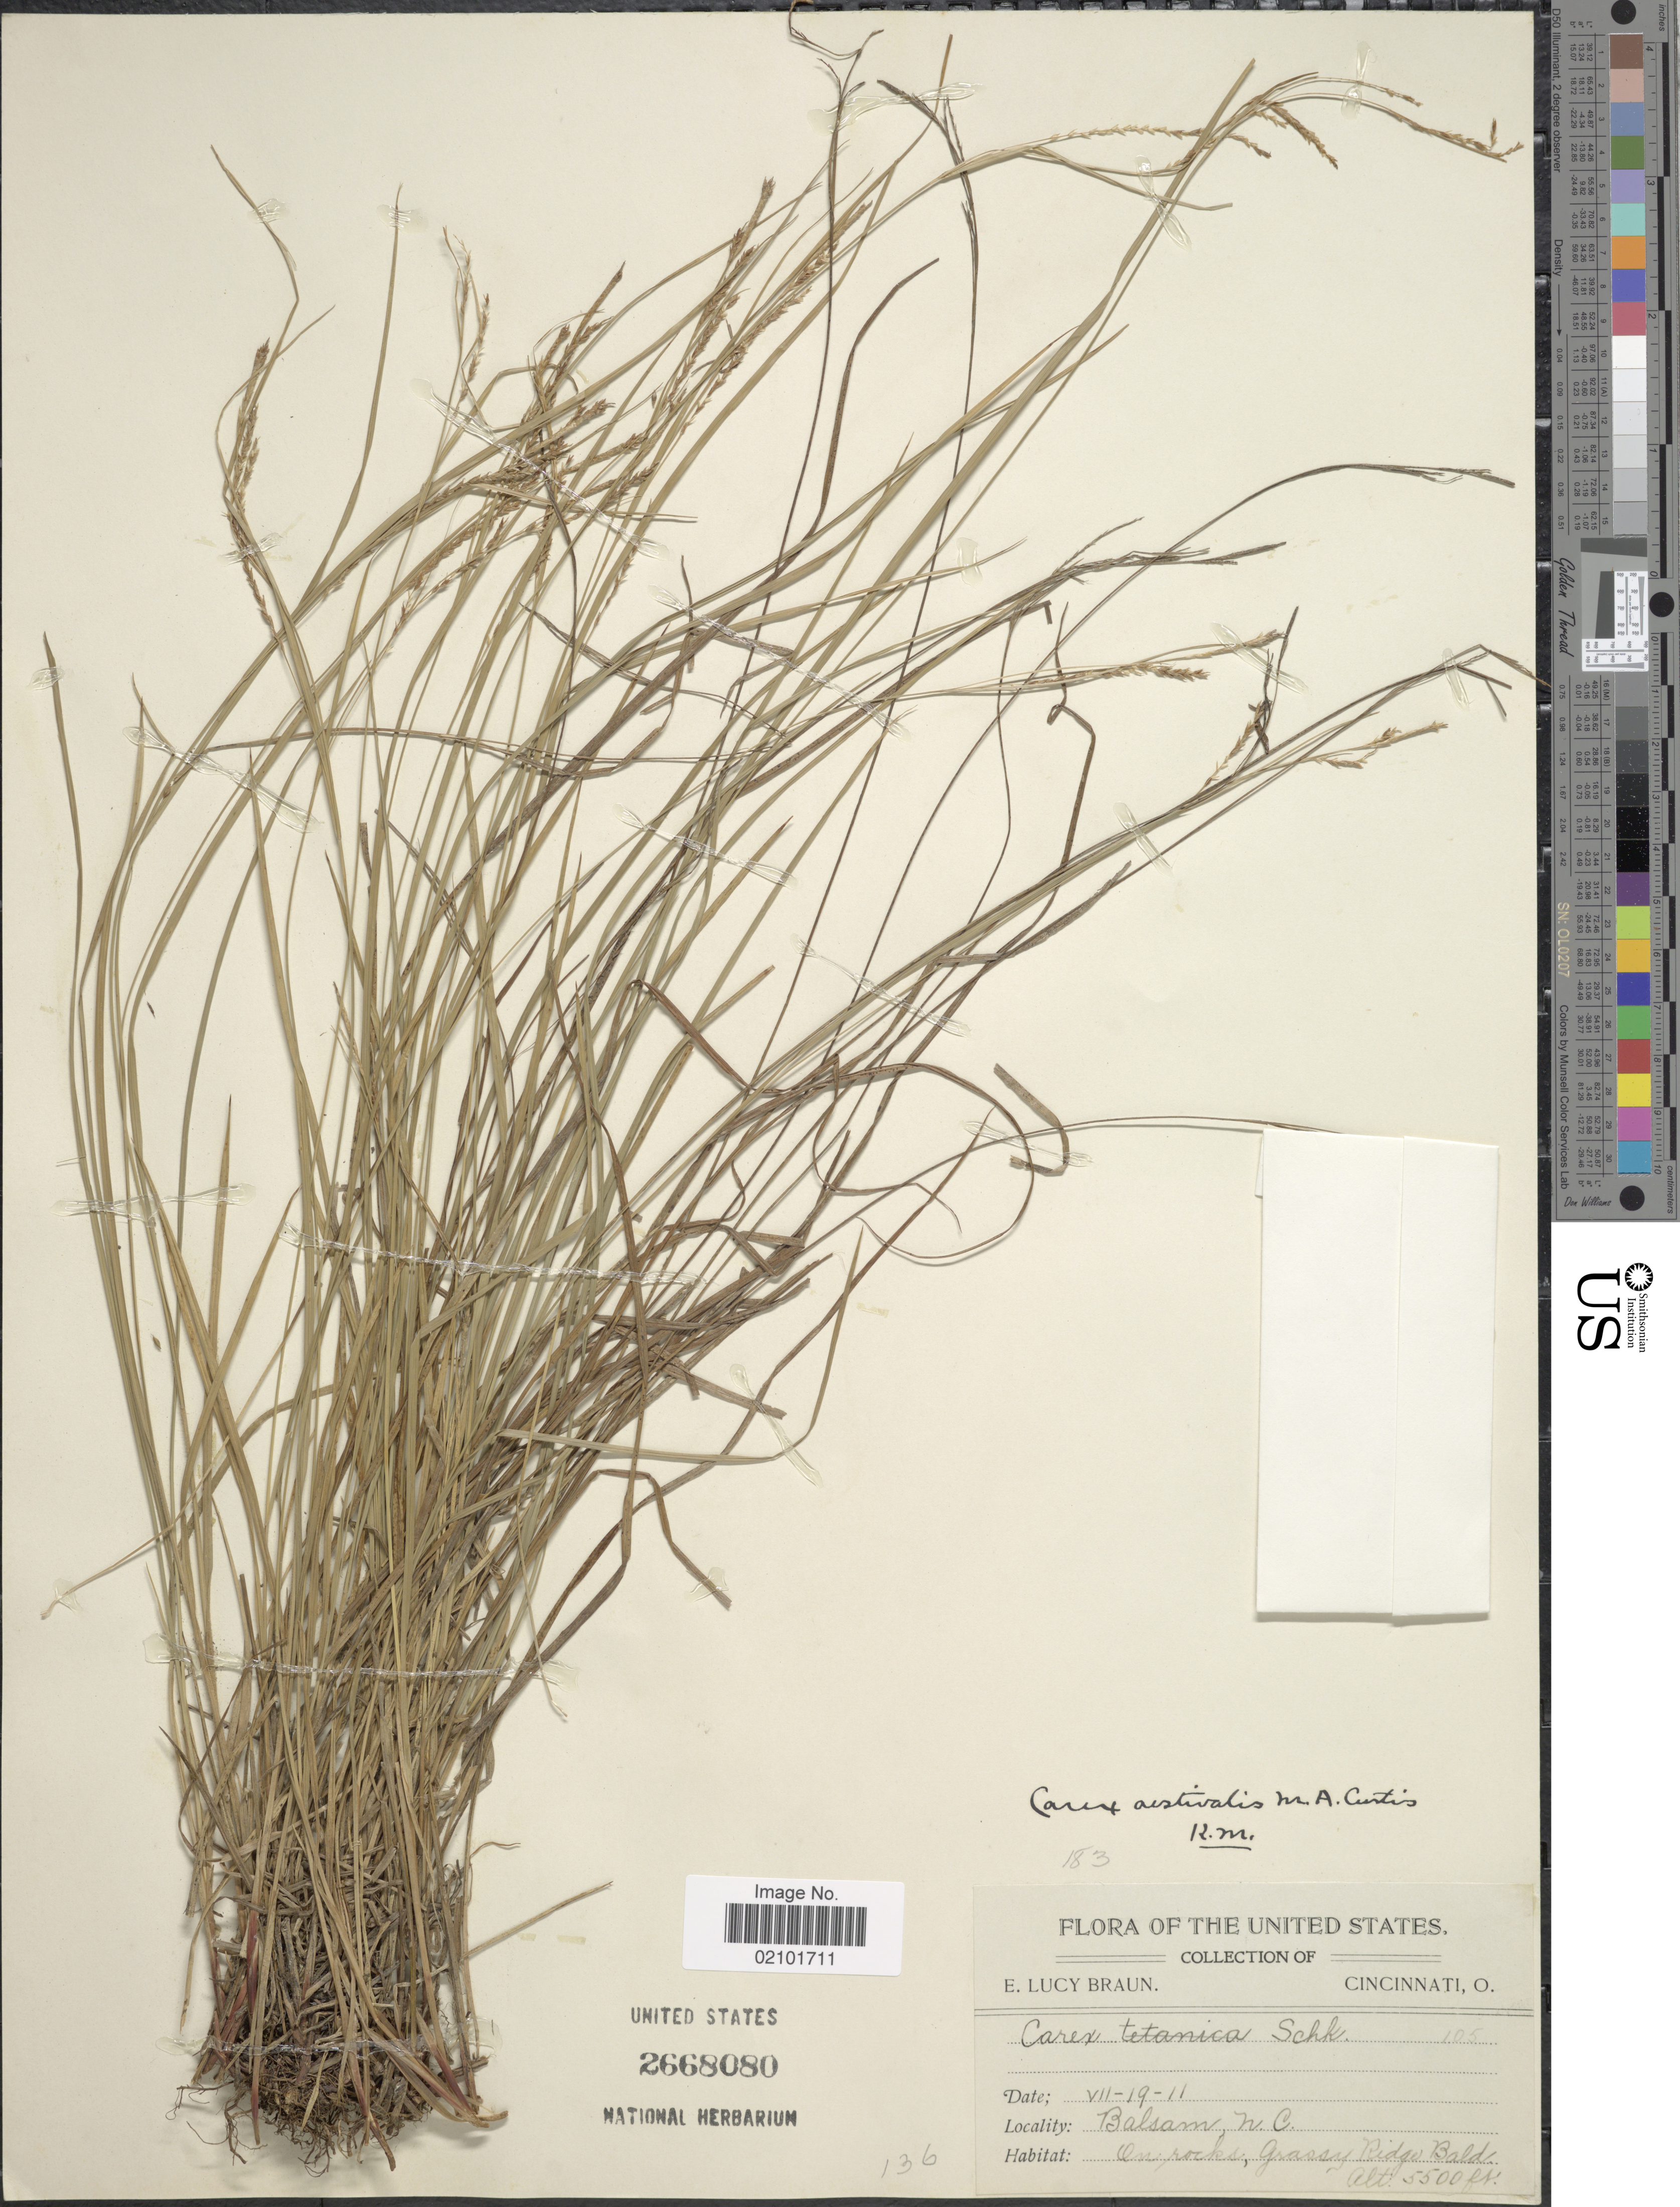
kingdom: Plantae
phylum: Tracheophyta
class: Liliopsida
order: Poales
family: Cyperaceae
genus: Carex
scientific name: Carex aestivalis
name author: M.A. Curtis ex A. Gray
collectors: E. L. Braun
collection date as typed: Transcribed d/m/y: 19/7/11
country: United States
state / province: North Carolina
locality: Balsam. Grassy Ridge Bald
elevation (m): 1676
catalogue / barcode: US 2668080